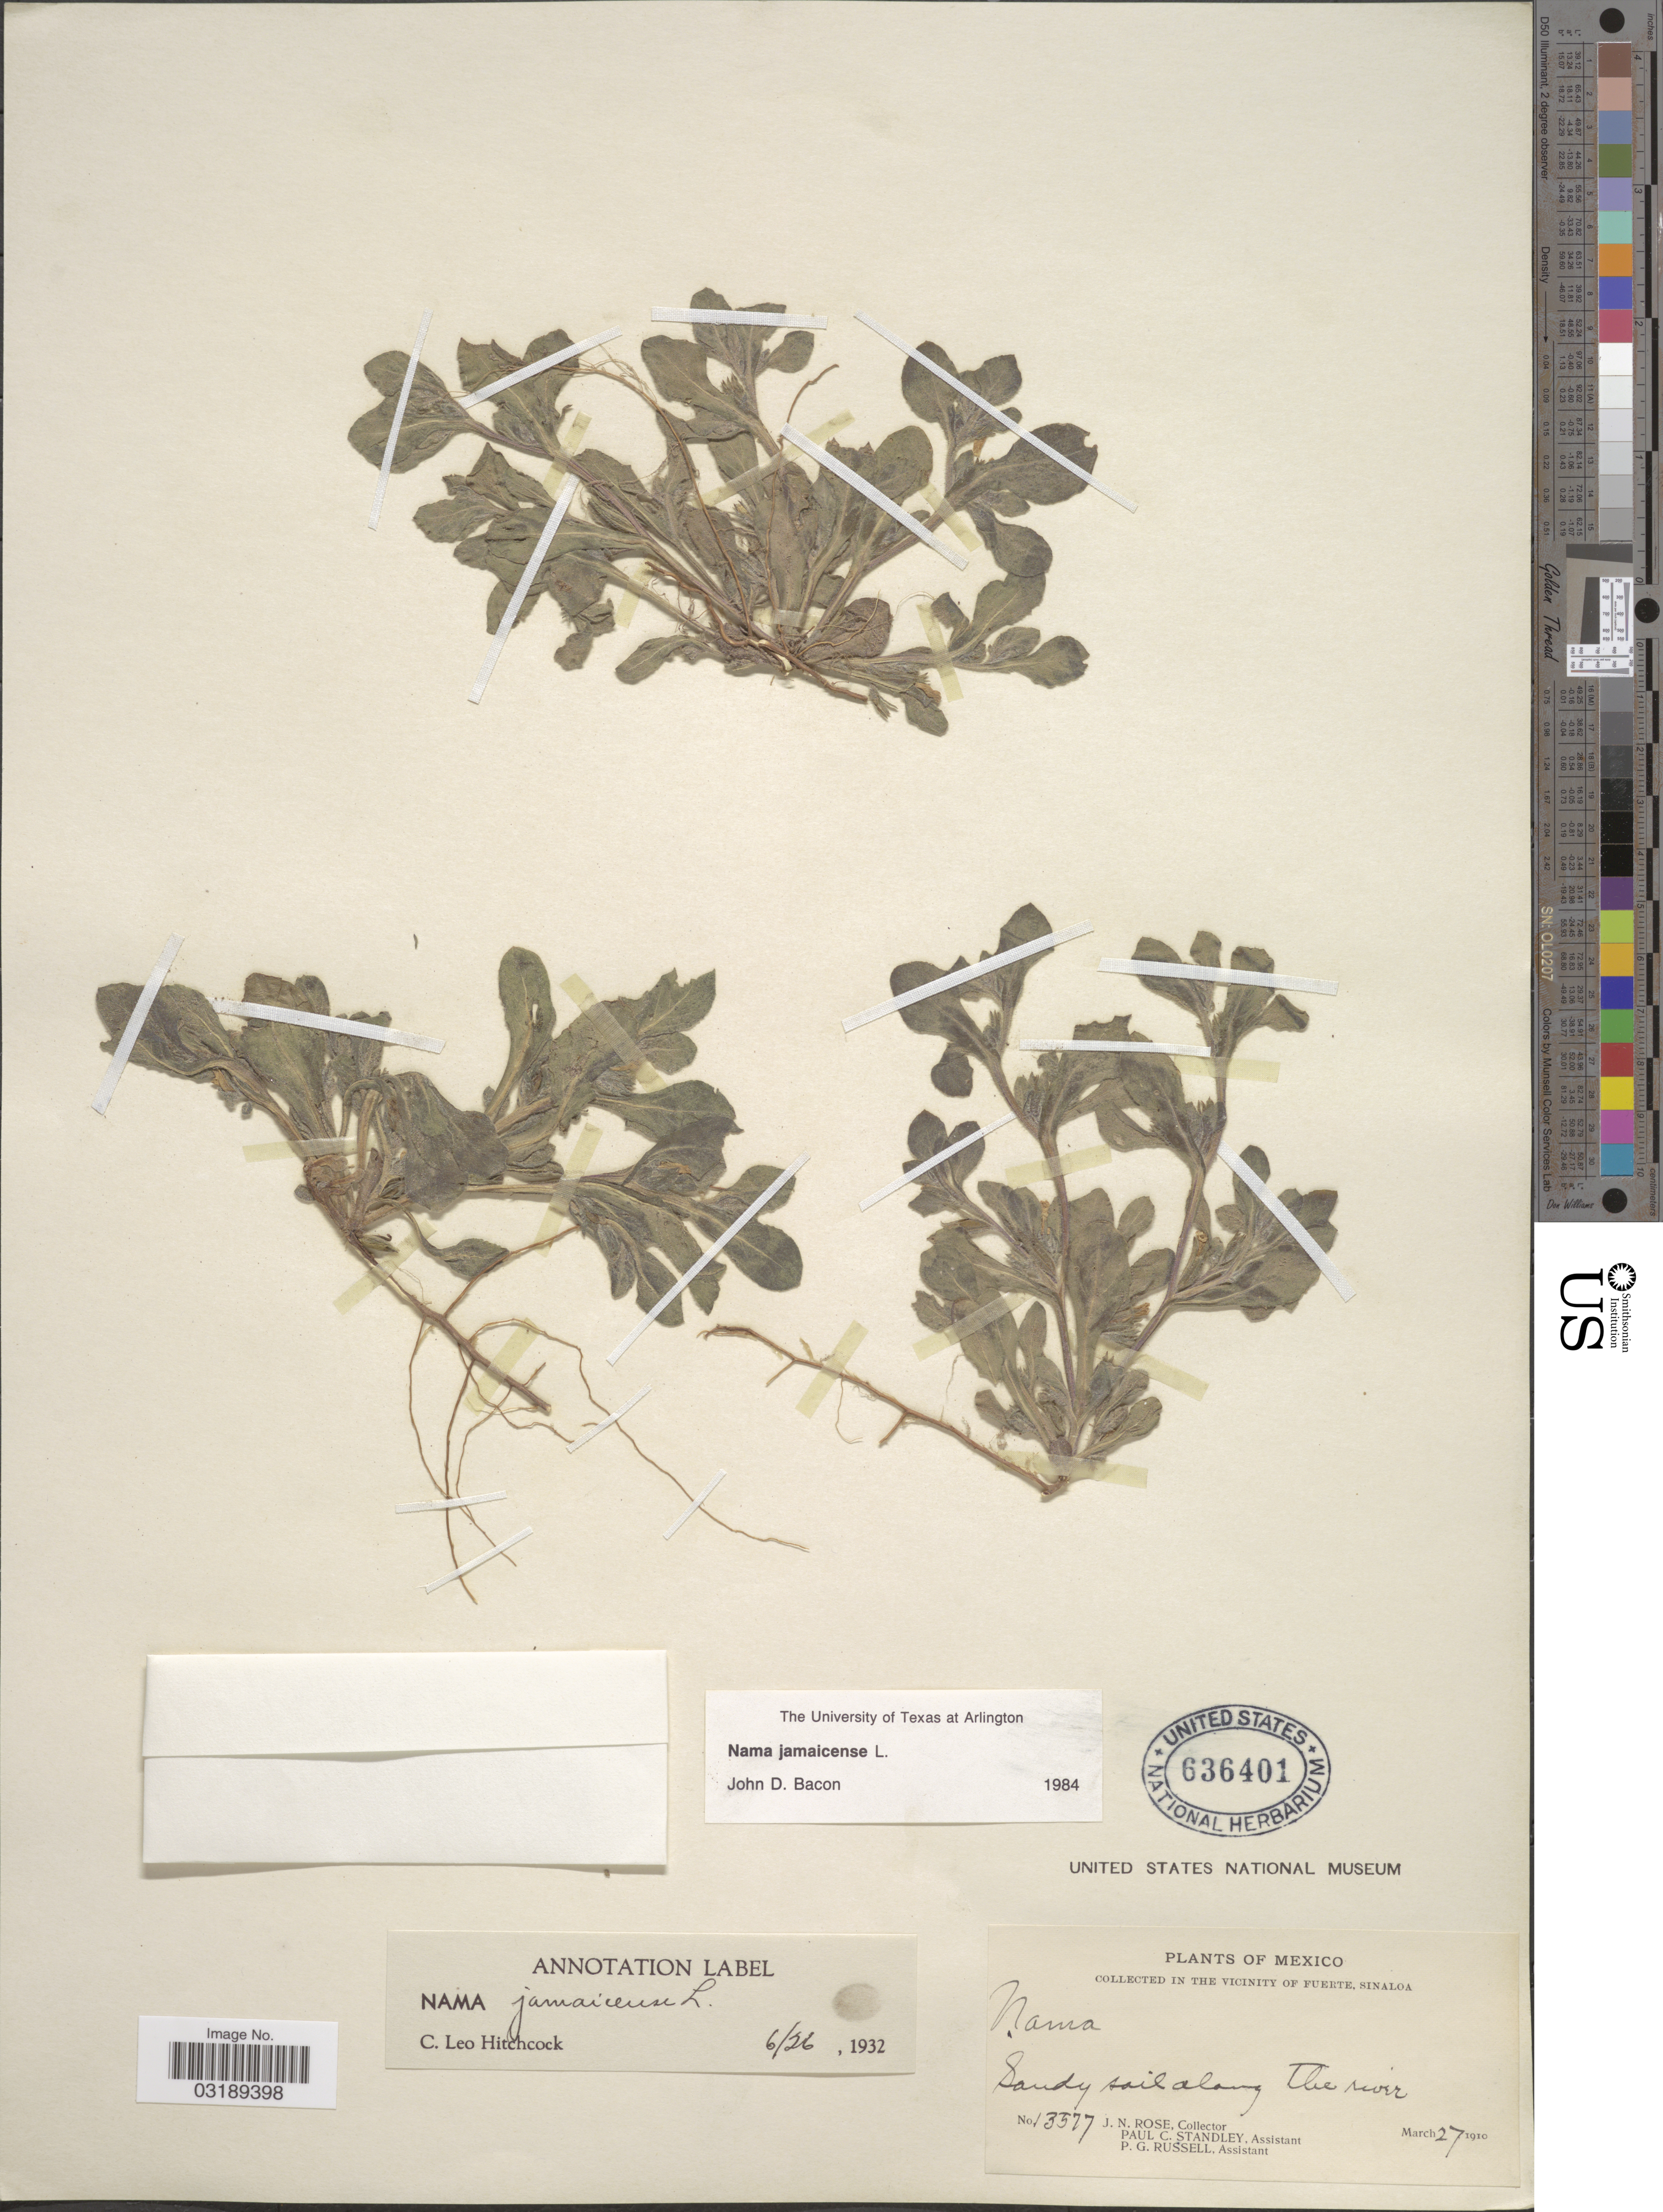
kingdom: Plantae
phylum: Tracheophyta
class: Magnoliopsida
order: Boraginales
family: Namaceae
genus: Nama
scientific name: Nama jamaicensis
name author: L.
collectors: J. N. Rose, P. C. Standley & P. G. Russell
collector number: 13577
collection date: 1910-03-27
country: Mexico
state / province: Sinaloa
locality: In the vicinity of Fuerte. Sandy soil along The river.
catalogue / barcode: US 636401